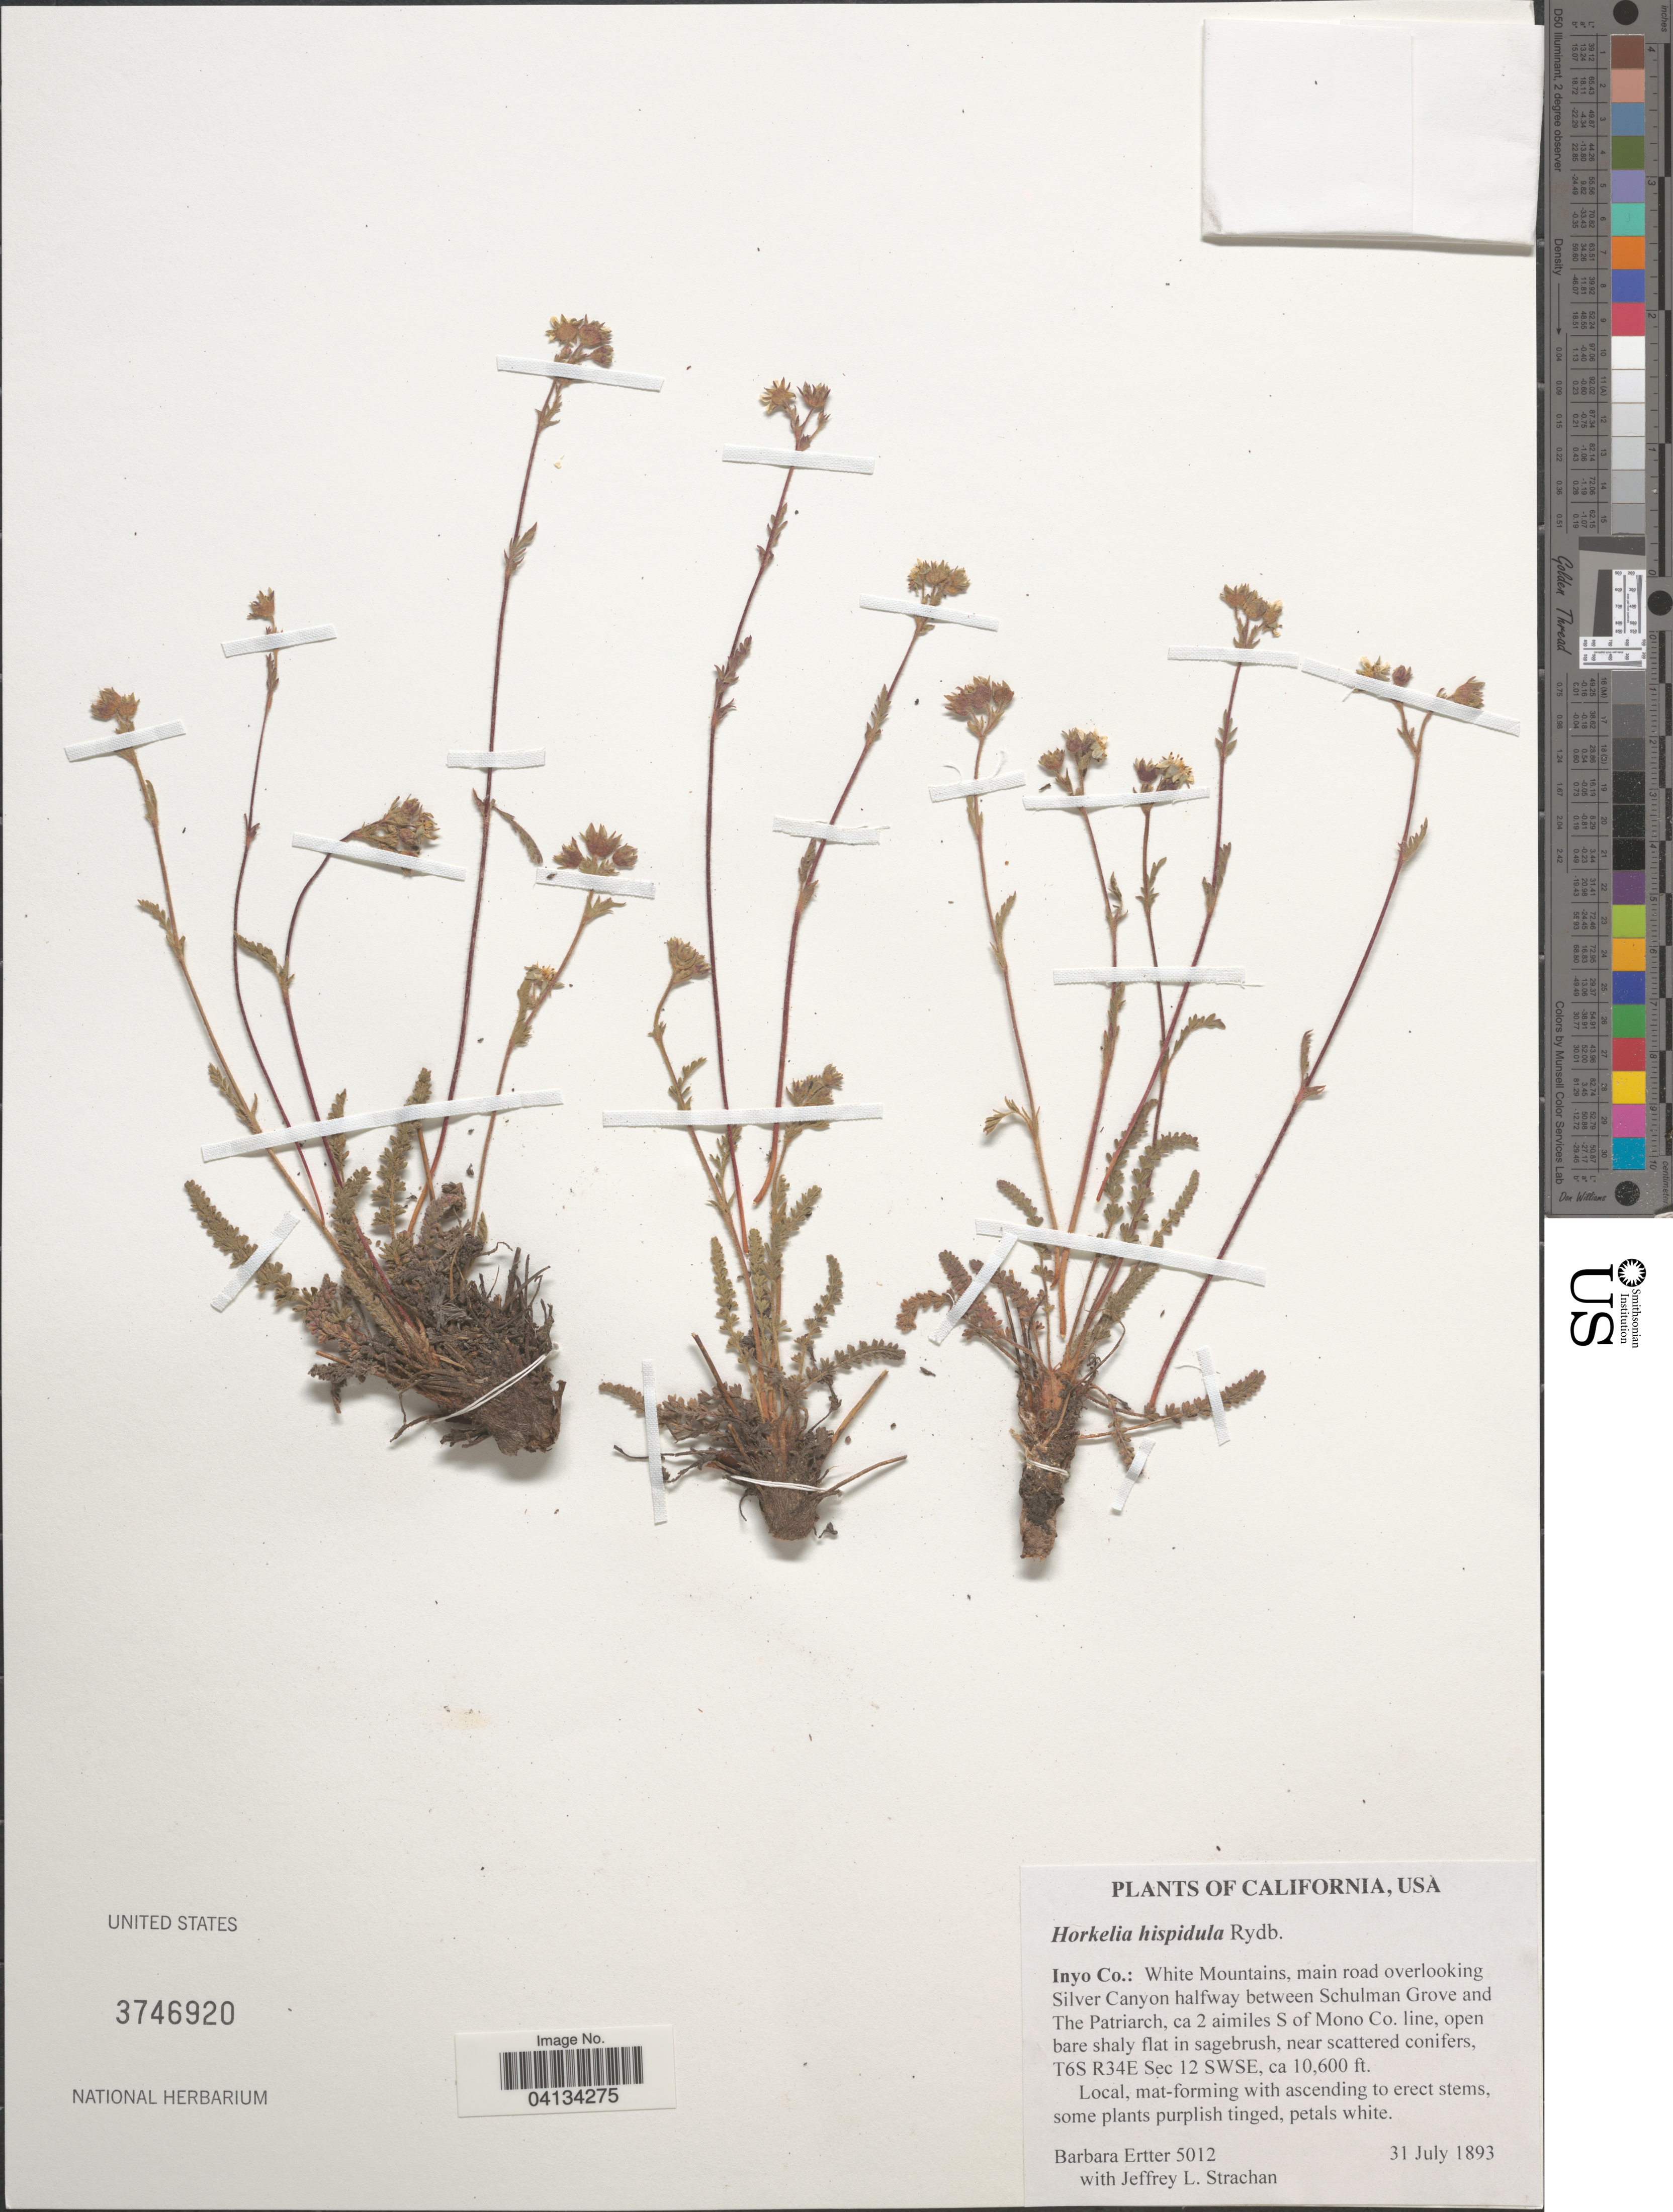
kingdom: Plantae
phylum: Tracheophyta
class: Magnoliopsida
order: Rosales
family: Rosaceae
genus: Potentilla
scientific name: Potentilla hispidula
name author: (Rydb.) Jeps.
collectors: B. Ertter & J. Strachan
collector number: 5012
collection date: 1893-07-31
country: United States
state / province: California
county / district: Inyo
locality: Inyo Co.: White Mountains, main road overlooking Silver Canyon halfway between Schulman Grove and The Patriarch, ca 2 aimiles S of Mono Co. T6S R34E Sec 12 SWSE.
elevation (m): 3231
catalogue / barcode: US 3746920